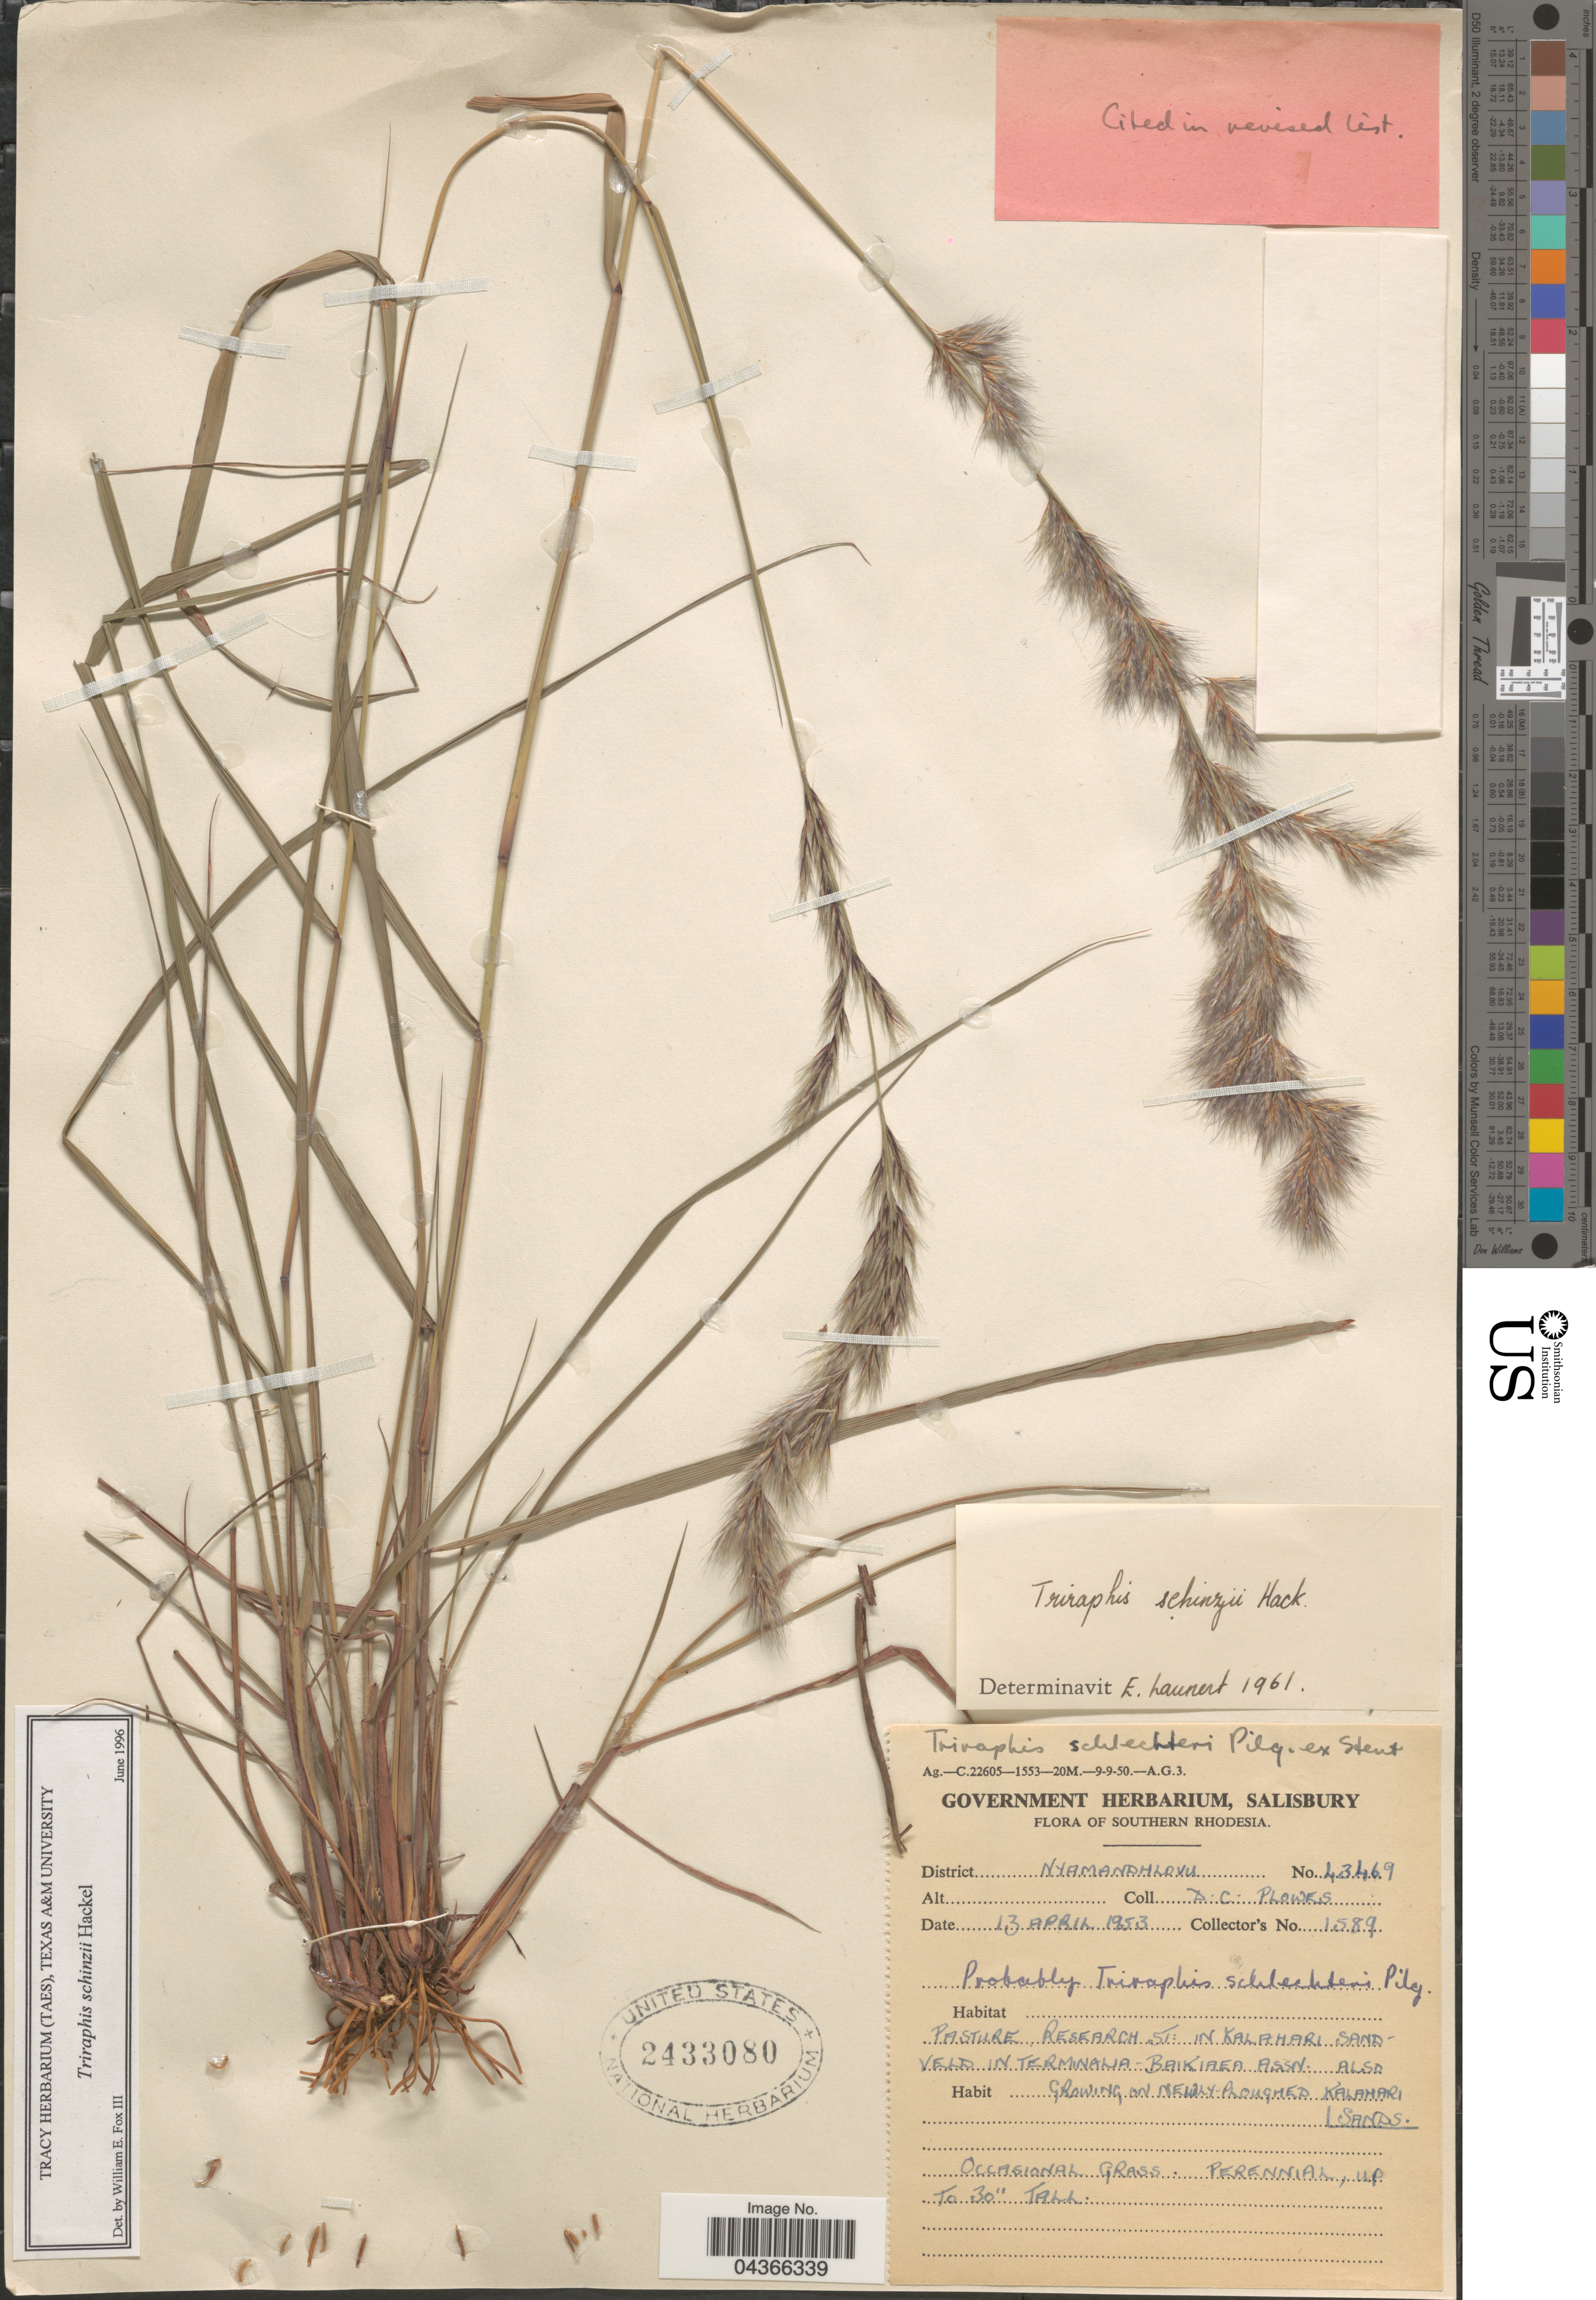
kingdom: Plantae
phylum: Tracheophyta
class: Liliopsida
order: Poales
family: Poaceae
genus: Triraphis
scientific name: Triraphis schinzii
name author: Hack.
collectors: D.C. Plowes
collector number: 43469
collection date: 1953-04-13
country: Zimbabwe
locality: Southern Rhodesia. Pasture Research St: in Kalahari sandveld in Terminalia-Baikiaea ASSN. Also growing on newly-ploughed Kalahari sands.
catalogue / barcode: US 2433080